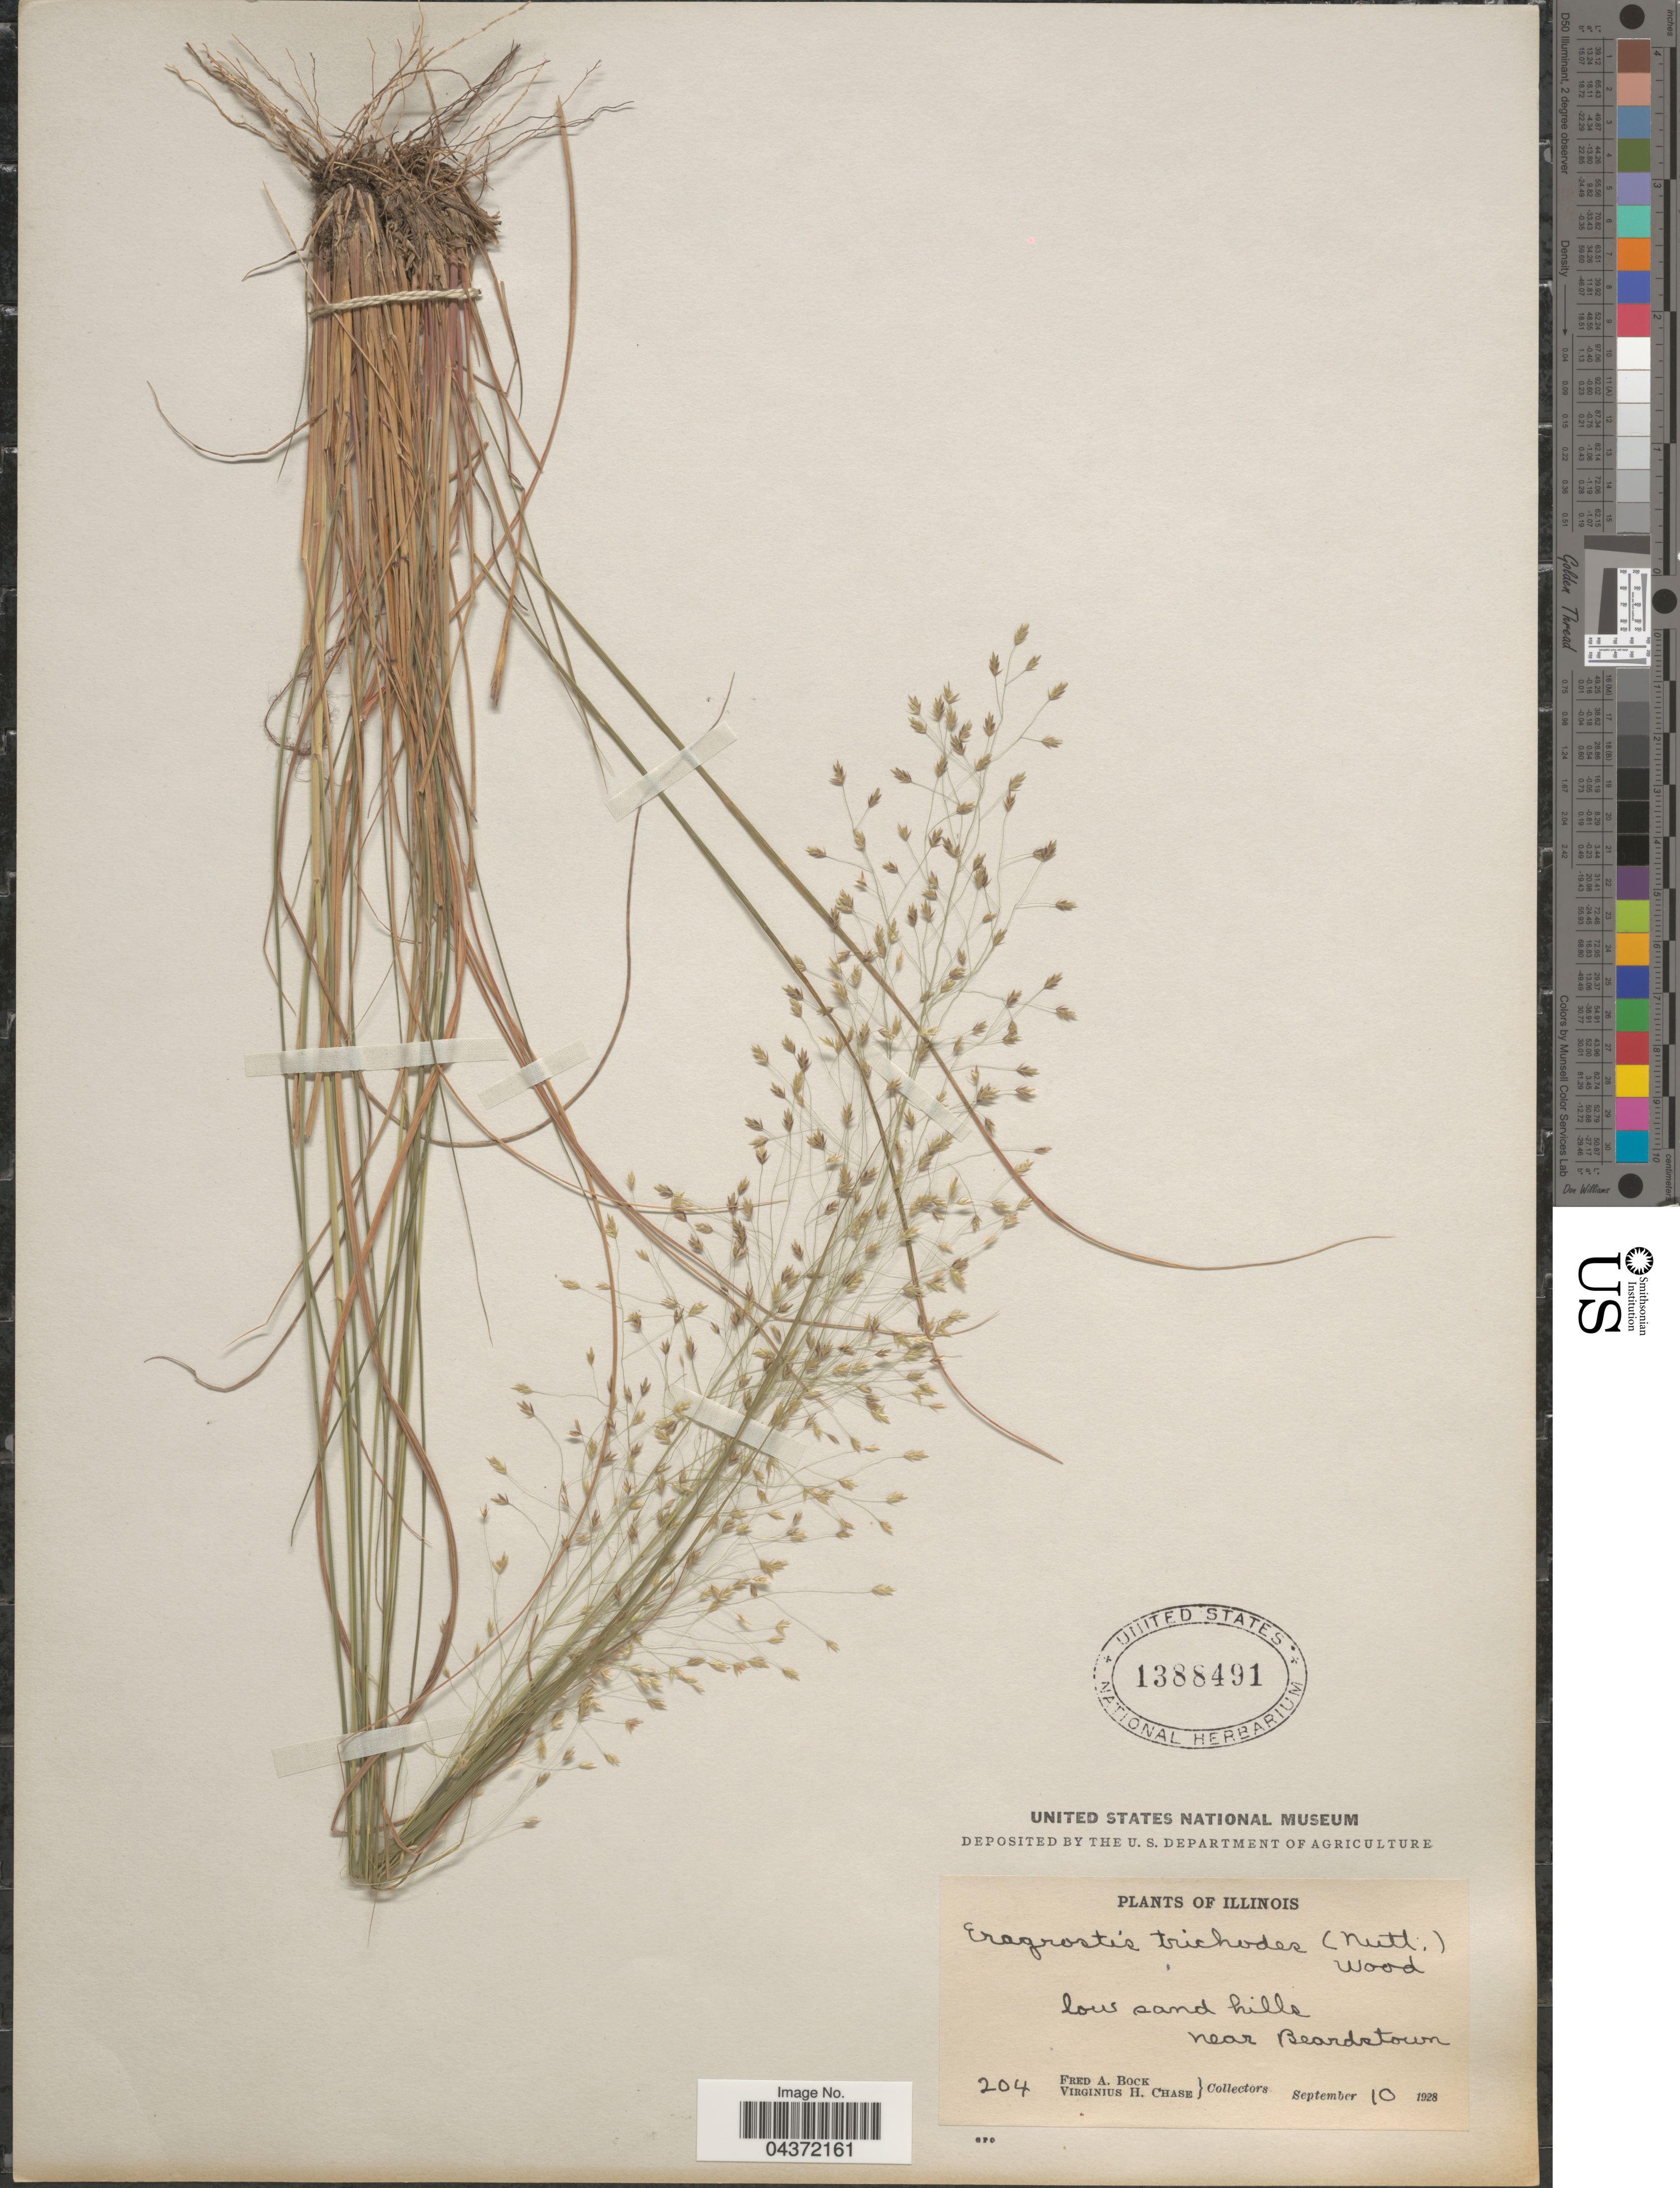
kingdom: Plantae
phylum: Tracheophyta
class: Liliopsida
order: Poales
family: Poaceae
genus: Eragrostis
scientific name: Eragrostis trichodes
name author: (Nutt.) Alph. Wood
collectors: F. Bock & V. H. Chase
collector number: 204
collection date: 1928-09-10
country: United States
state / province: Illinois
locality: Low sand hills near Beardstown.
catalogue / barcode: US 1388491